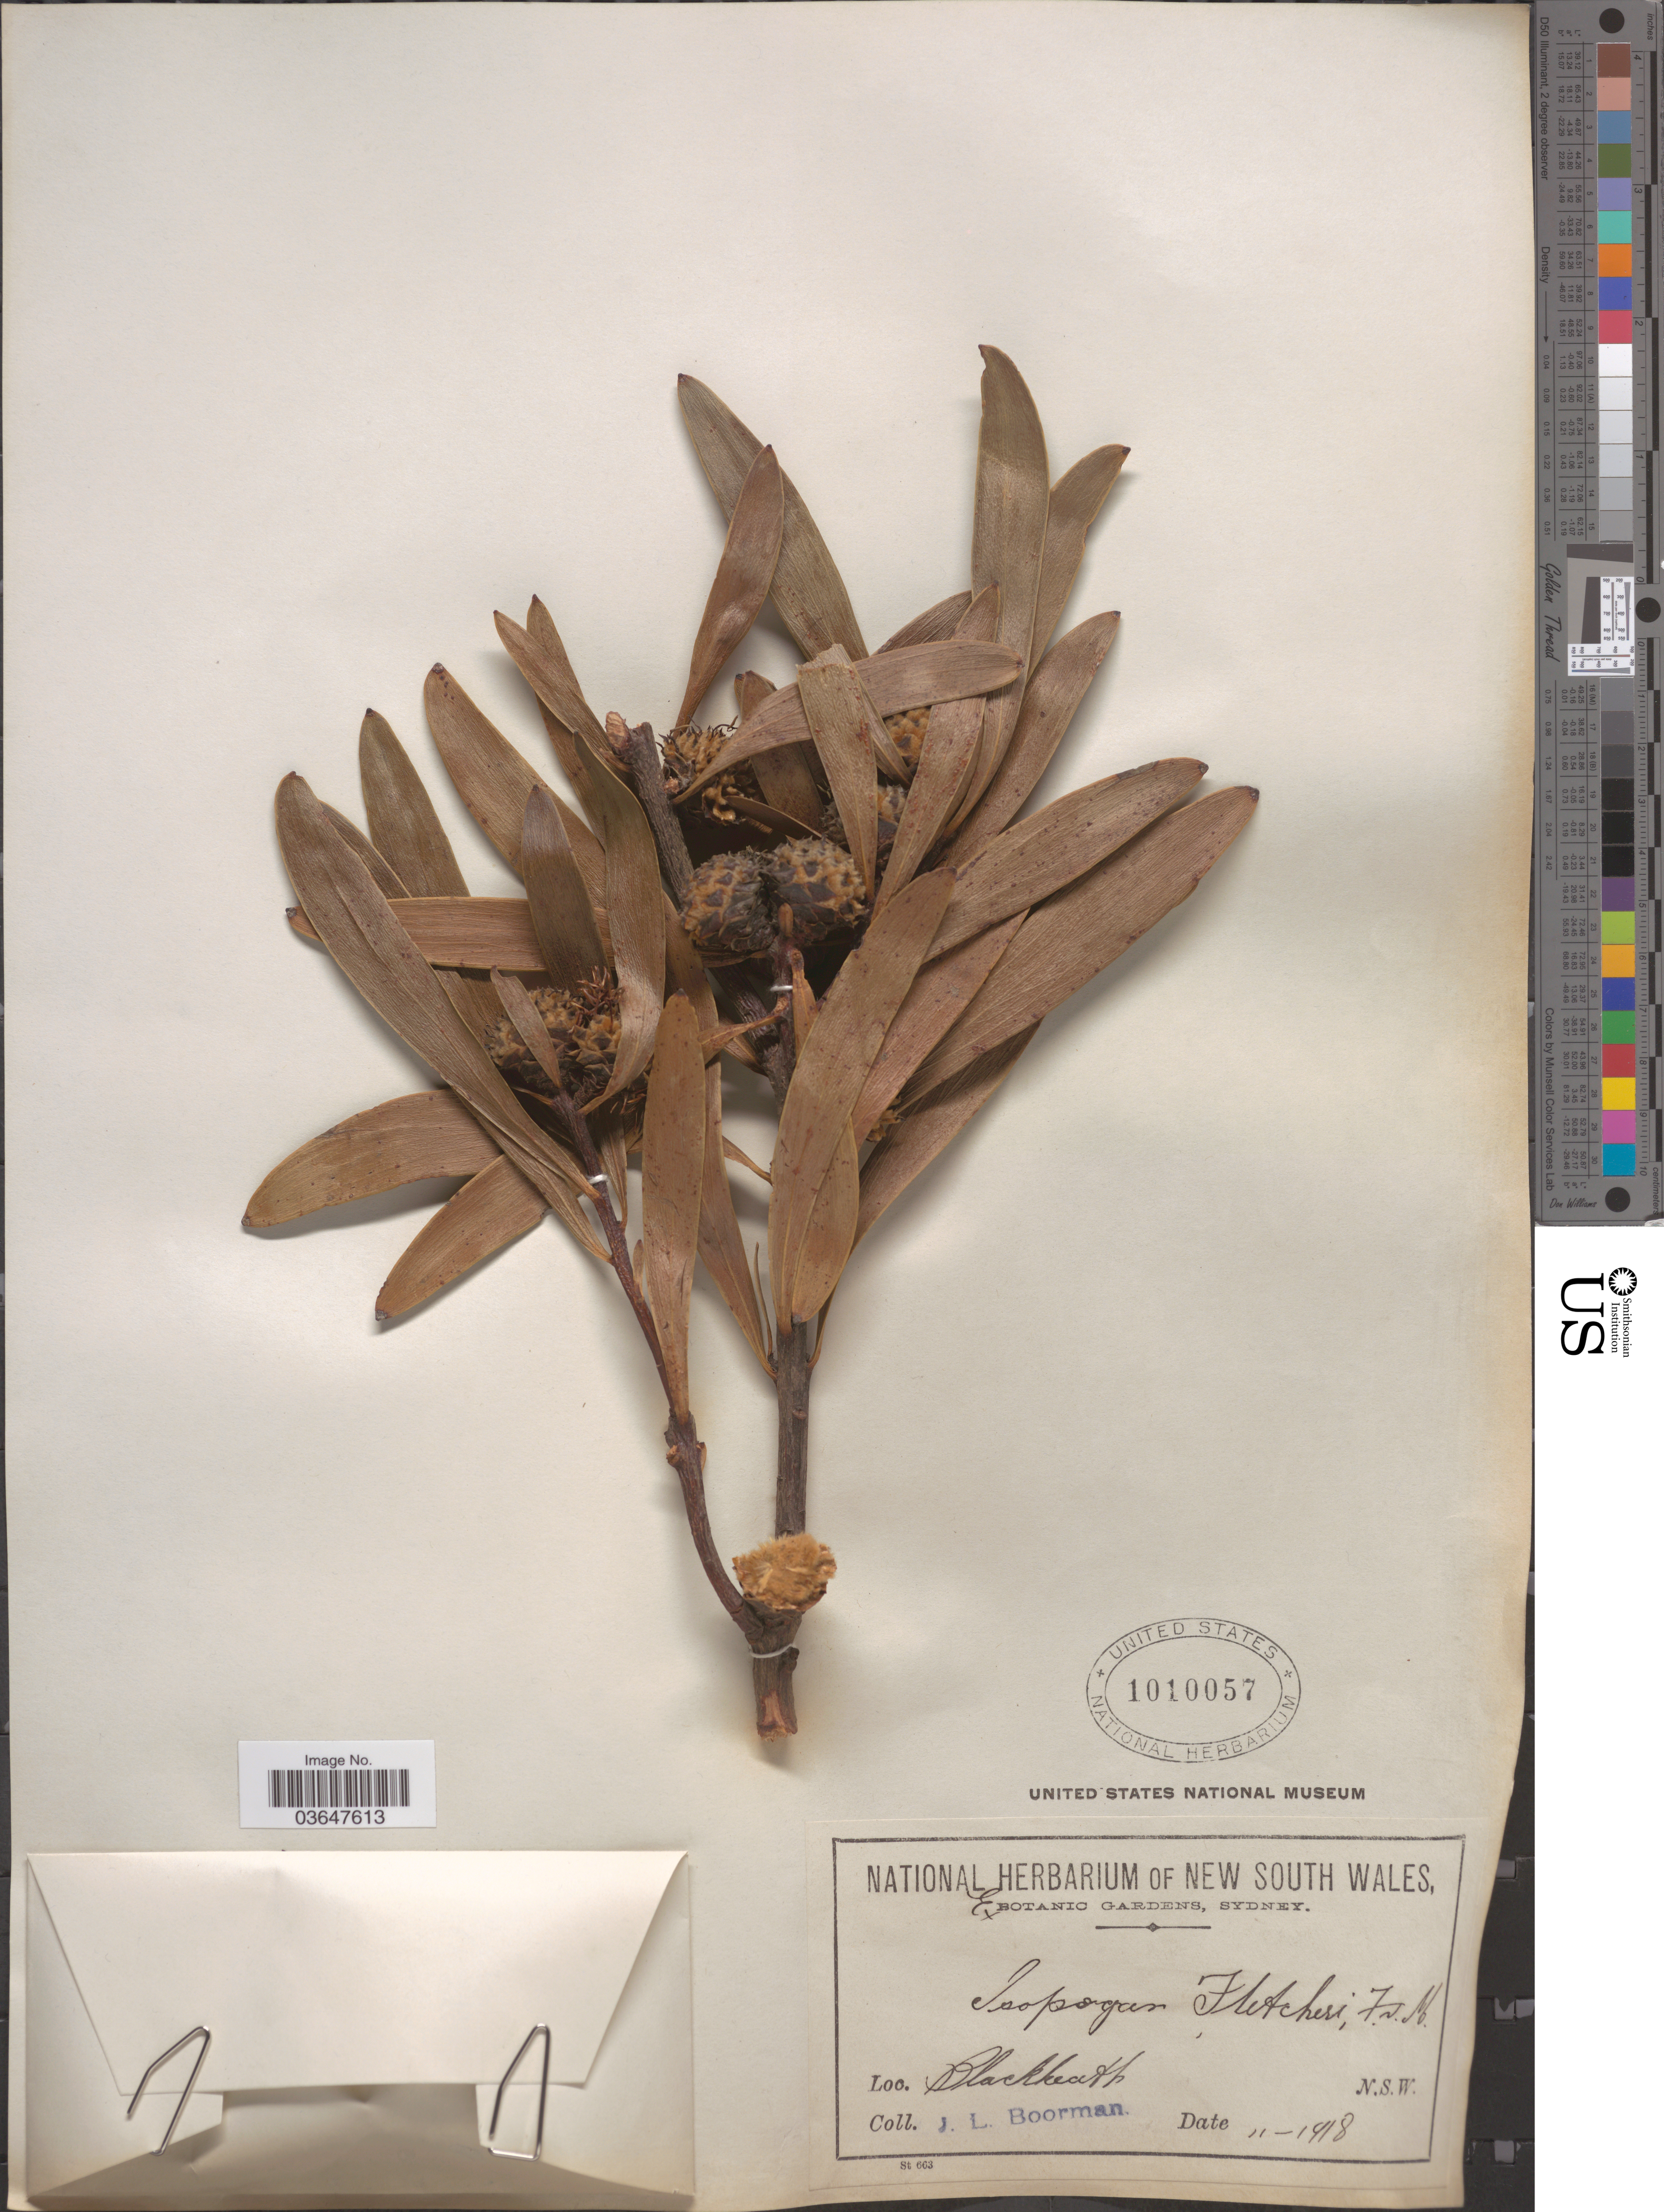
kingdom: Plantae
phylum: Tracheophyta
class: Magnoliopsida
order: Proteales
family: Proteaceae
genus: Isopogon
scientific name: Isopogon fletcheri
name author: F. Muell.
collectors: J. Boorman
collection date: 1918-11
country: Australia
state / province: New South Wales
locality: Blackheath. N.S.W.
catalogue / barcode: US 1010057